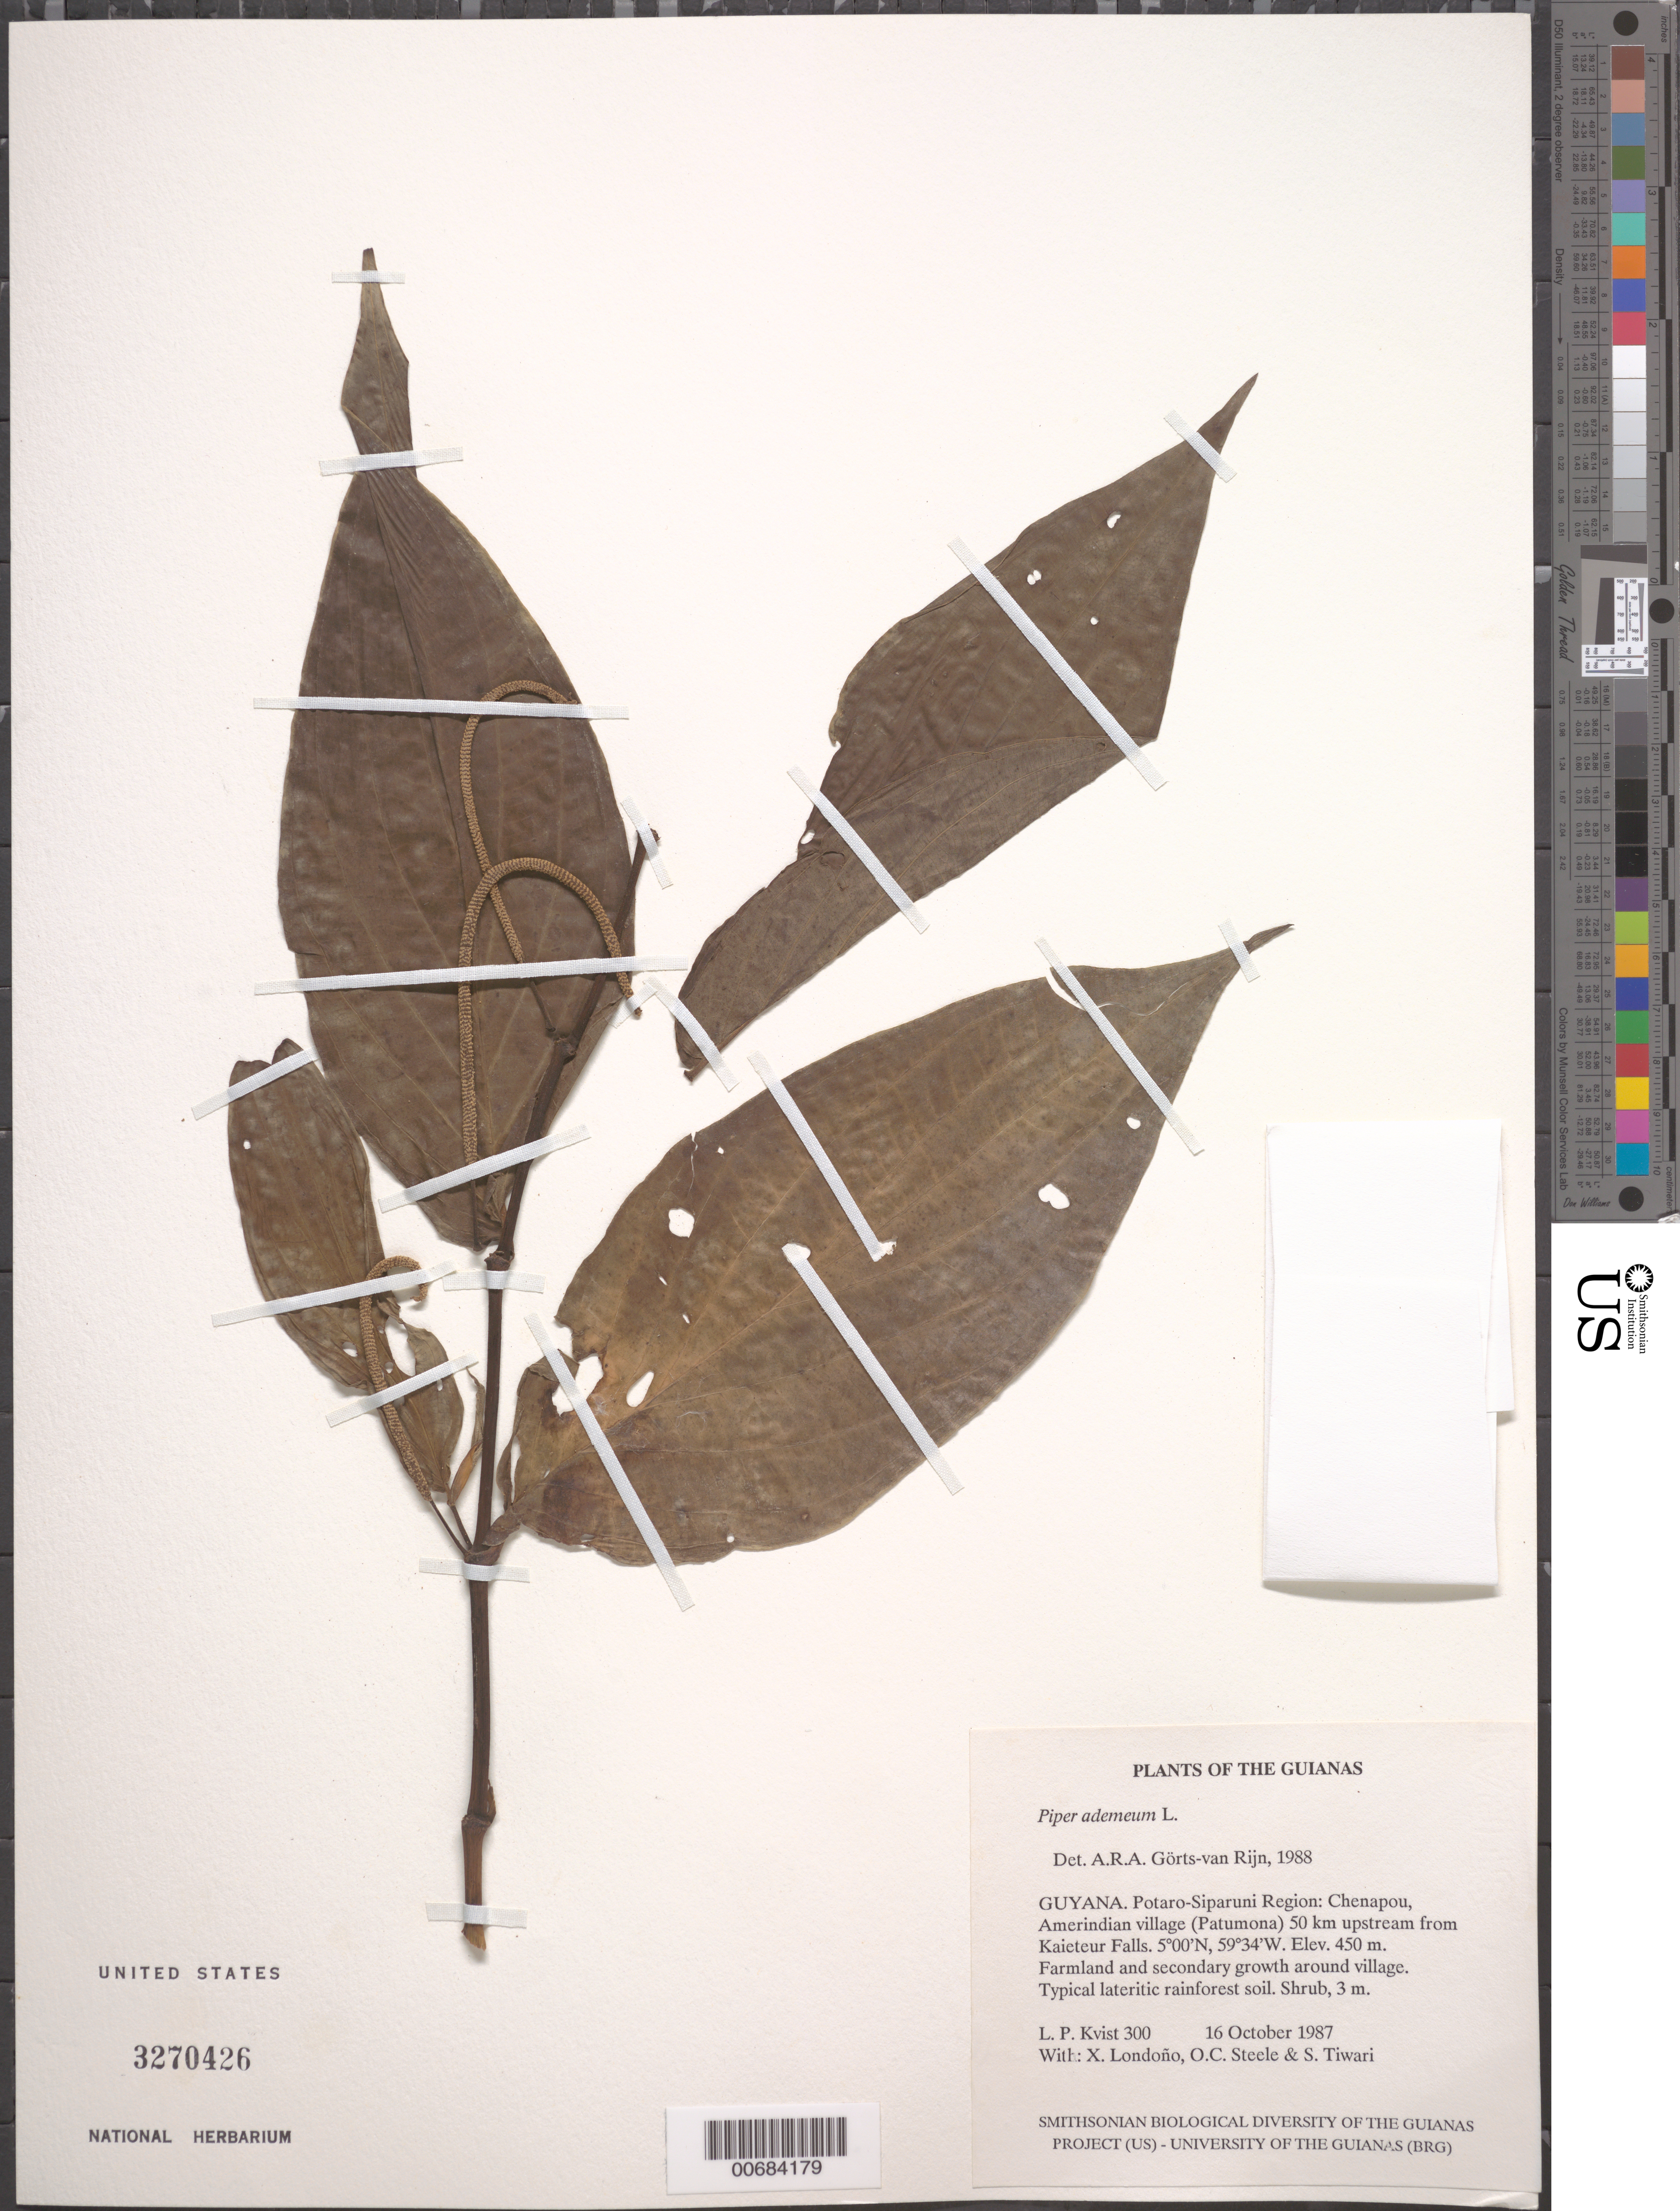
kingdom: Plantae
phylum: Tracheophyta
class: Magnoliopsida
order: Piperales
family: Piperaceae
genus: Piper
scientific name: Piper aduncum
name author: L.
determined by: Görts-van Rijn, A. R. A.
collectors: L. P. Kvist, X. Londoño, O. C. Steele & S. Tiwari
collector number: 300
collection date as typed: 16 October 1987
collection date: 1987-10-16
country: Guyana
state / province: Potaro-Siparuni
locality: Chenapou, Amerindian village (Patumona) 50 km upstream from Kaieteur Falls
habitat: Farmland and secondary growth around village. Typical lateritic rainforest soil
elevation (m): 450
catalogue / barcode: US 3270426